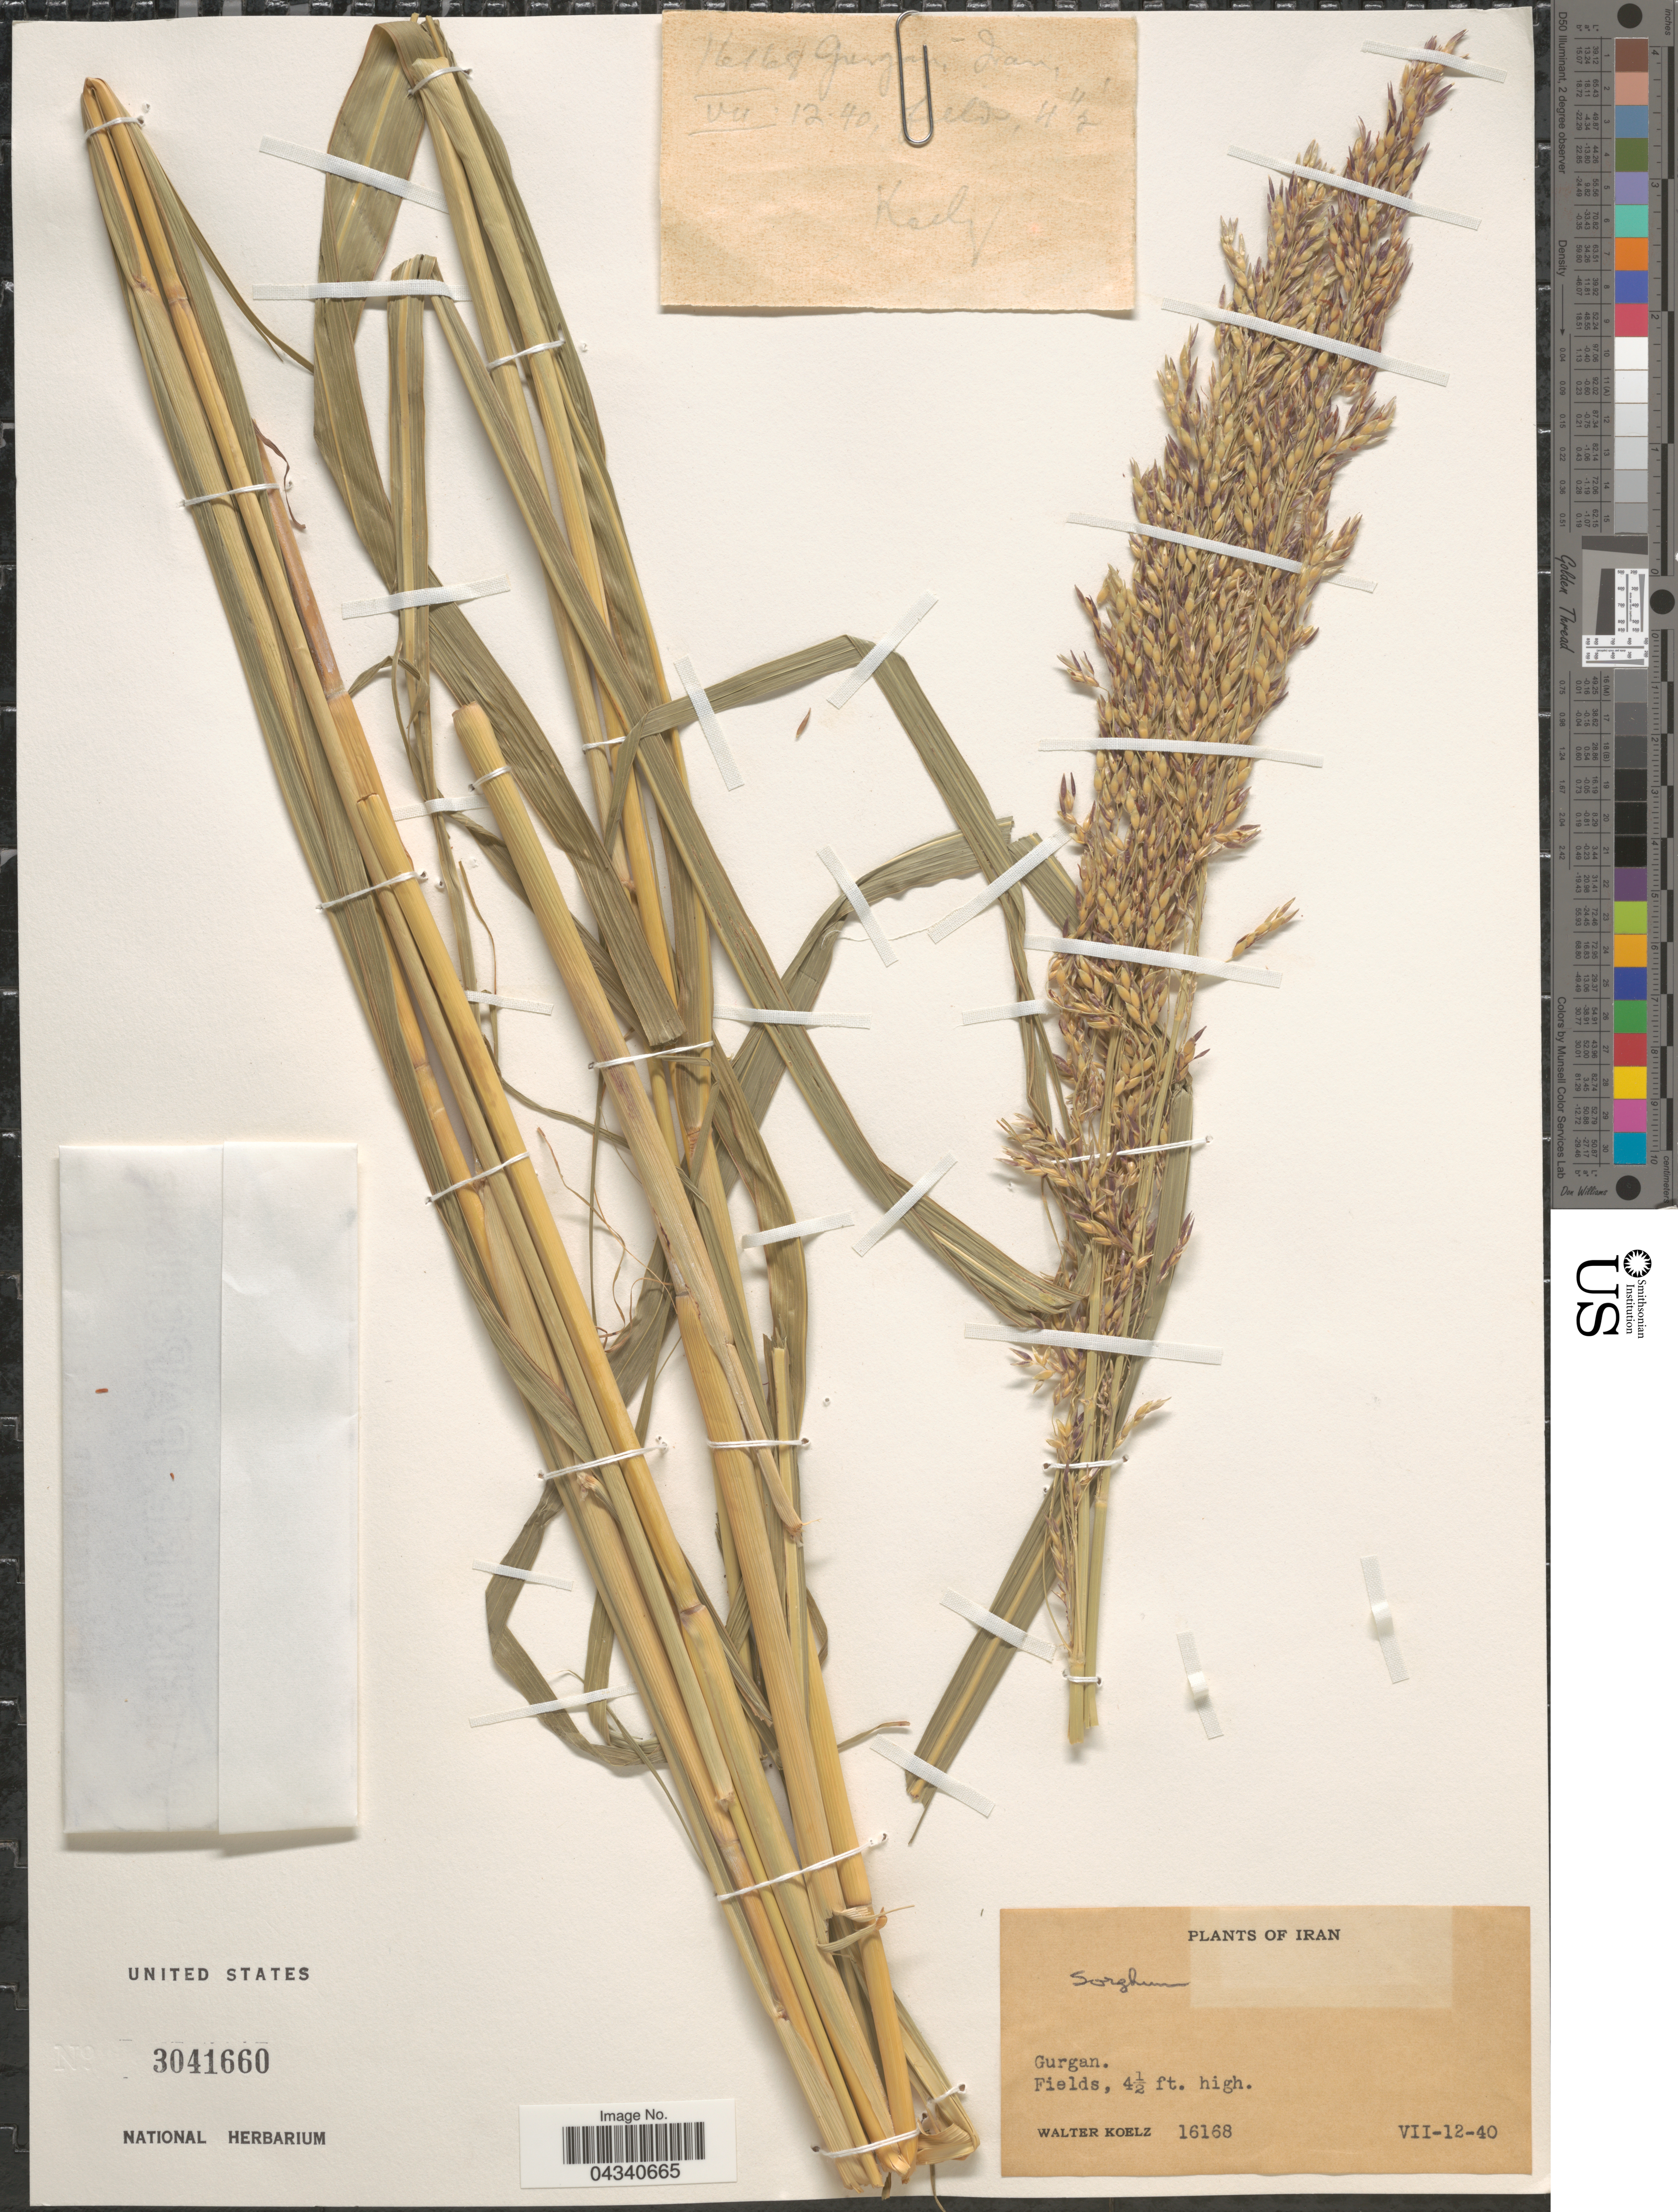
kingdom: Plantae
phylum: Tracheophyta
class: Liliopsida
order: Poales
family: Poaceae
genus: Sorghum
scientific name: Sorghum sp.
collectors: W. N. Koelz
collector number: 16168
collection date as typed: Transcribed d/m/y: 12/7/40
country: Iran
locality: Gurgan.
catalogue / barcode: US 3041660